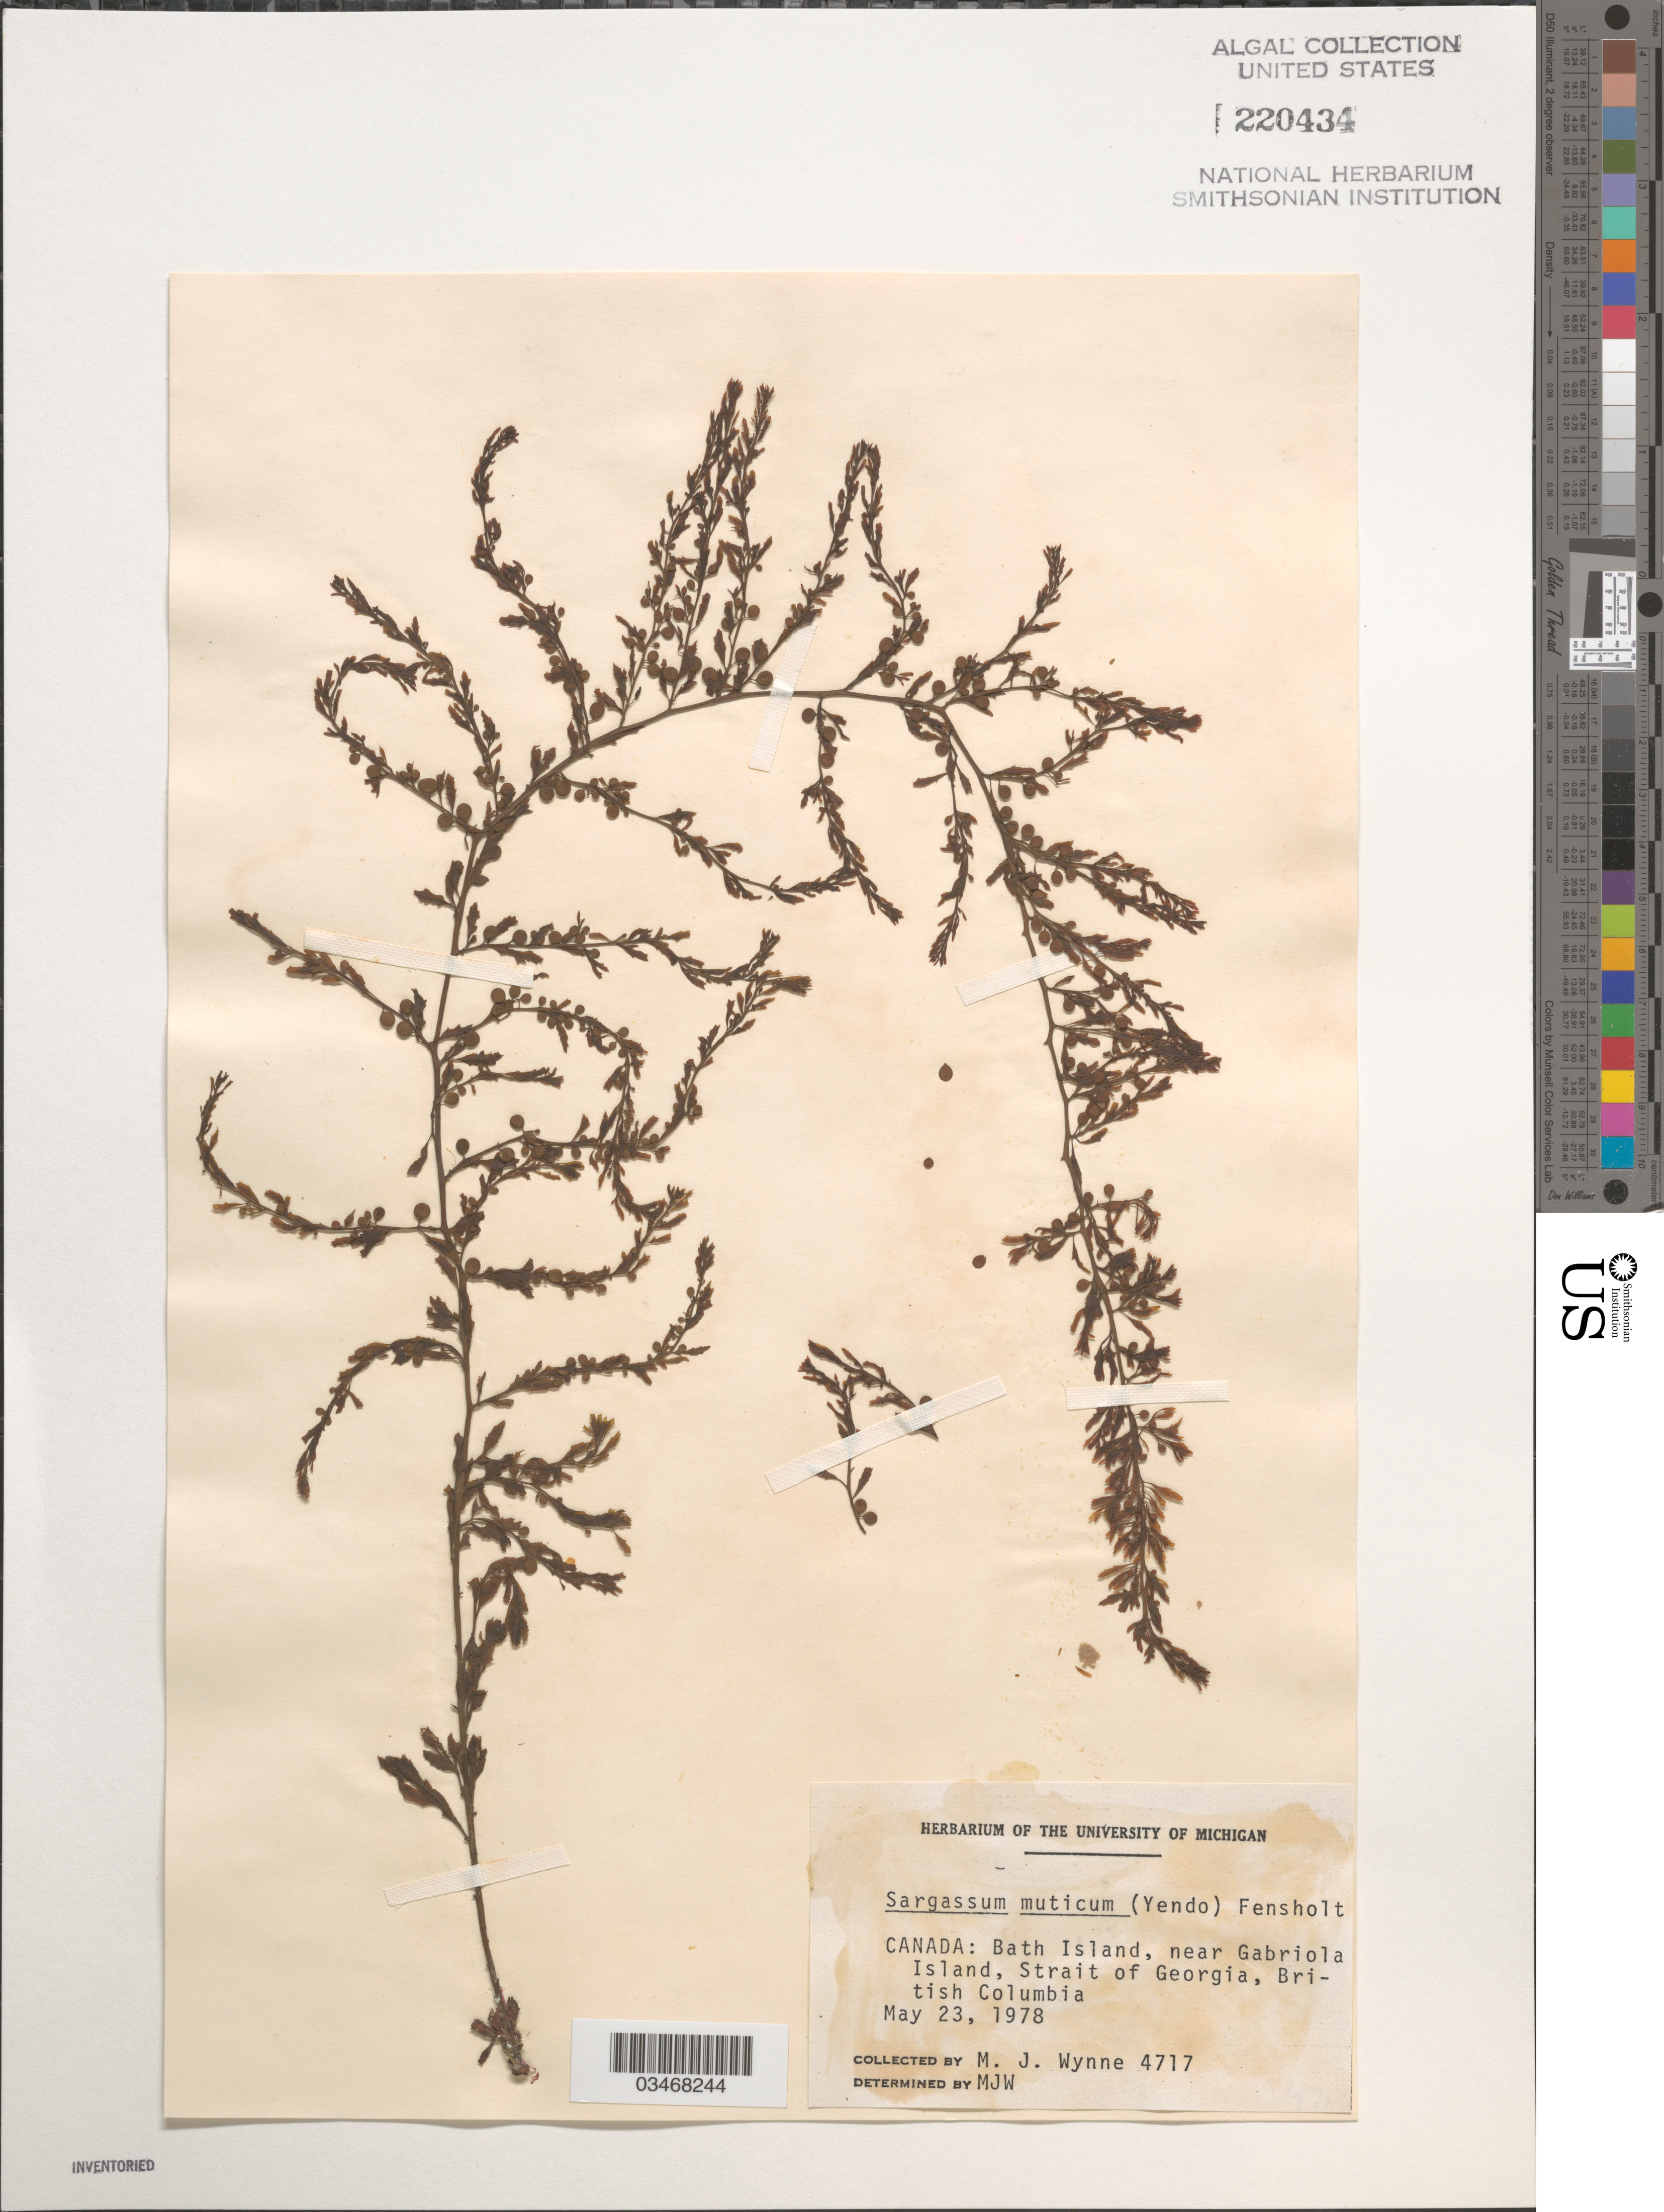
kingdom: Chromista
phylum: Ochrophyta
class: Phaeophyceae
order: Fucales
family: Sargassaceae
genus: Sargassum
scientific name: Sargassum muticum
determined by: Wynne, M. J.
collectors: M.J. Wynne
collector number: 4717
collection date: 1978-05-23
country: Canada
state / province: British Columbia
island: Bath Island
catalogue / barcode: US 220434